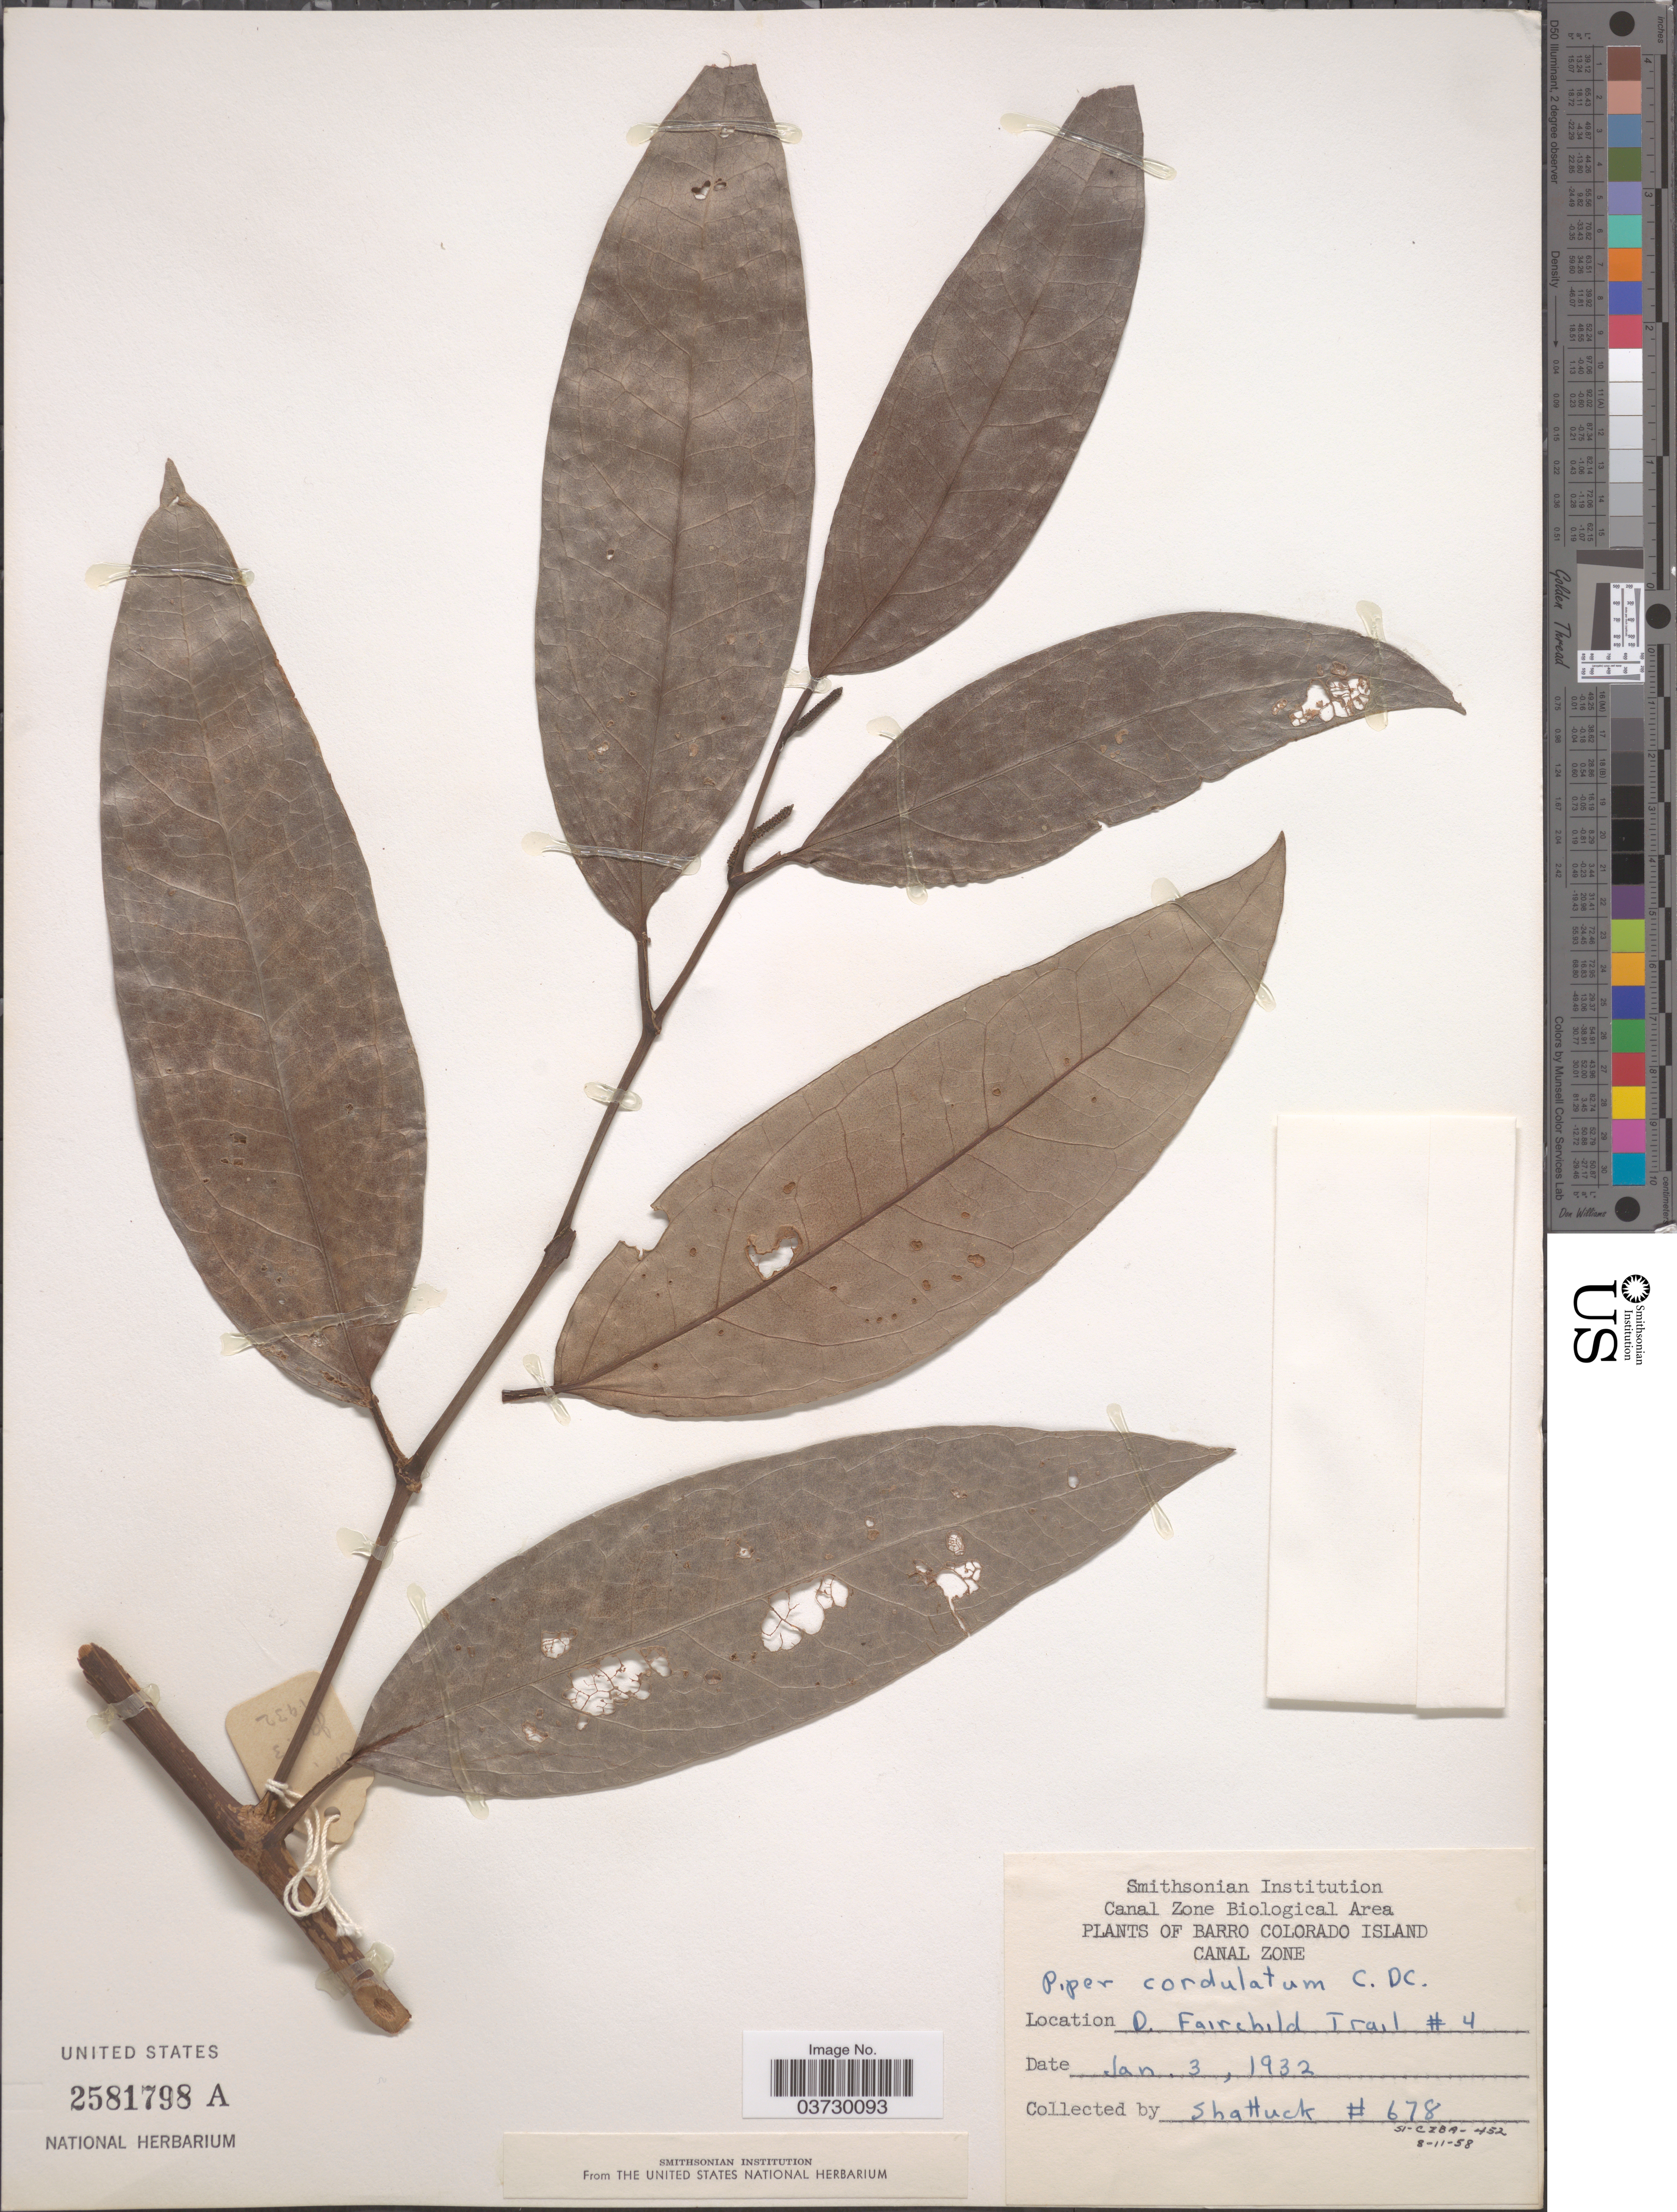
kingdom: Plantae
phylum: Tracheophyta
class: Magnoliopsida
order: Piperales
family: Piperaceae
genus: Piper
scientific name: Piper cordulatum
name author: C. DC.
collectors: Shattuck, --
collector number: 678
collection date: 1932-01-03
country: Panama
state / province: Panamá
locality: Barro Colorado Island. Canal Zone. D. Fairchild Trail #4.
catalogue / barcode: US 2581798A